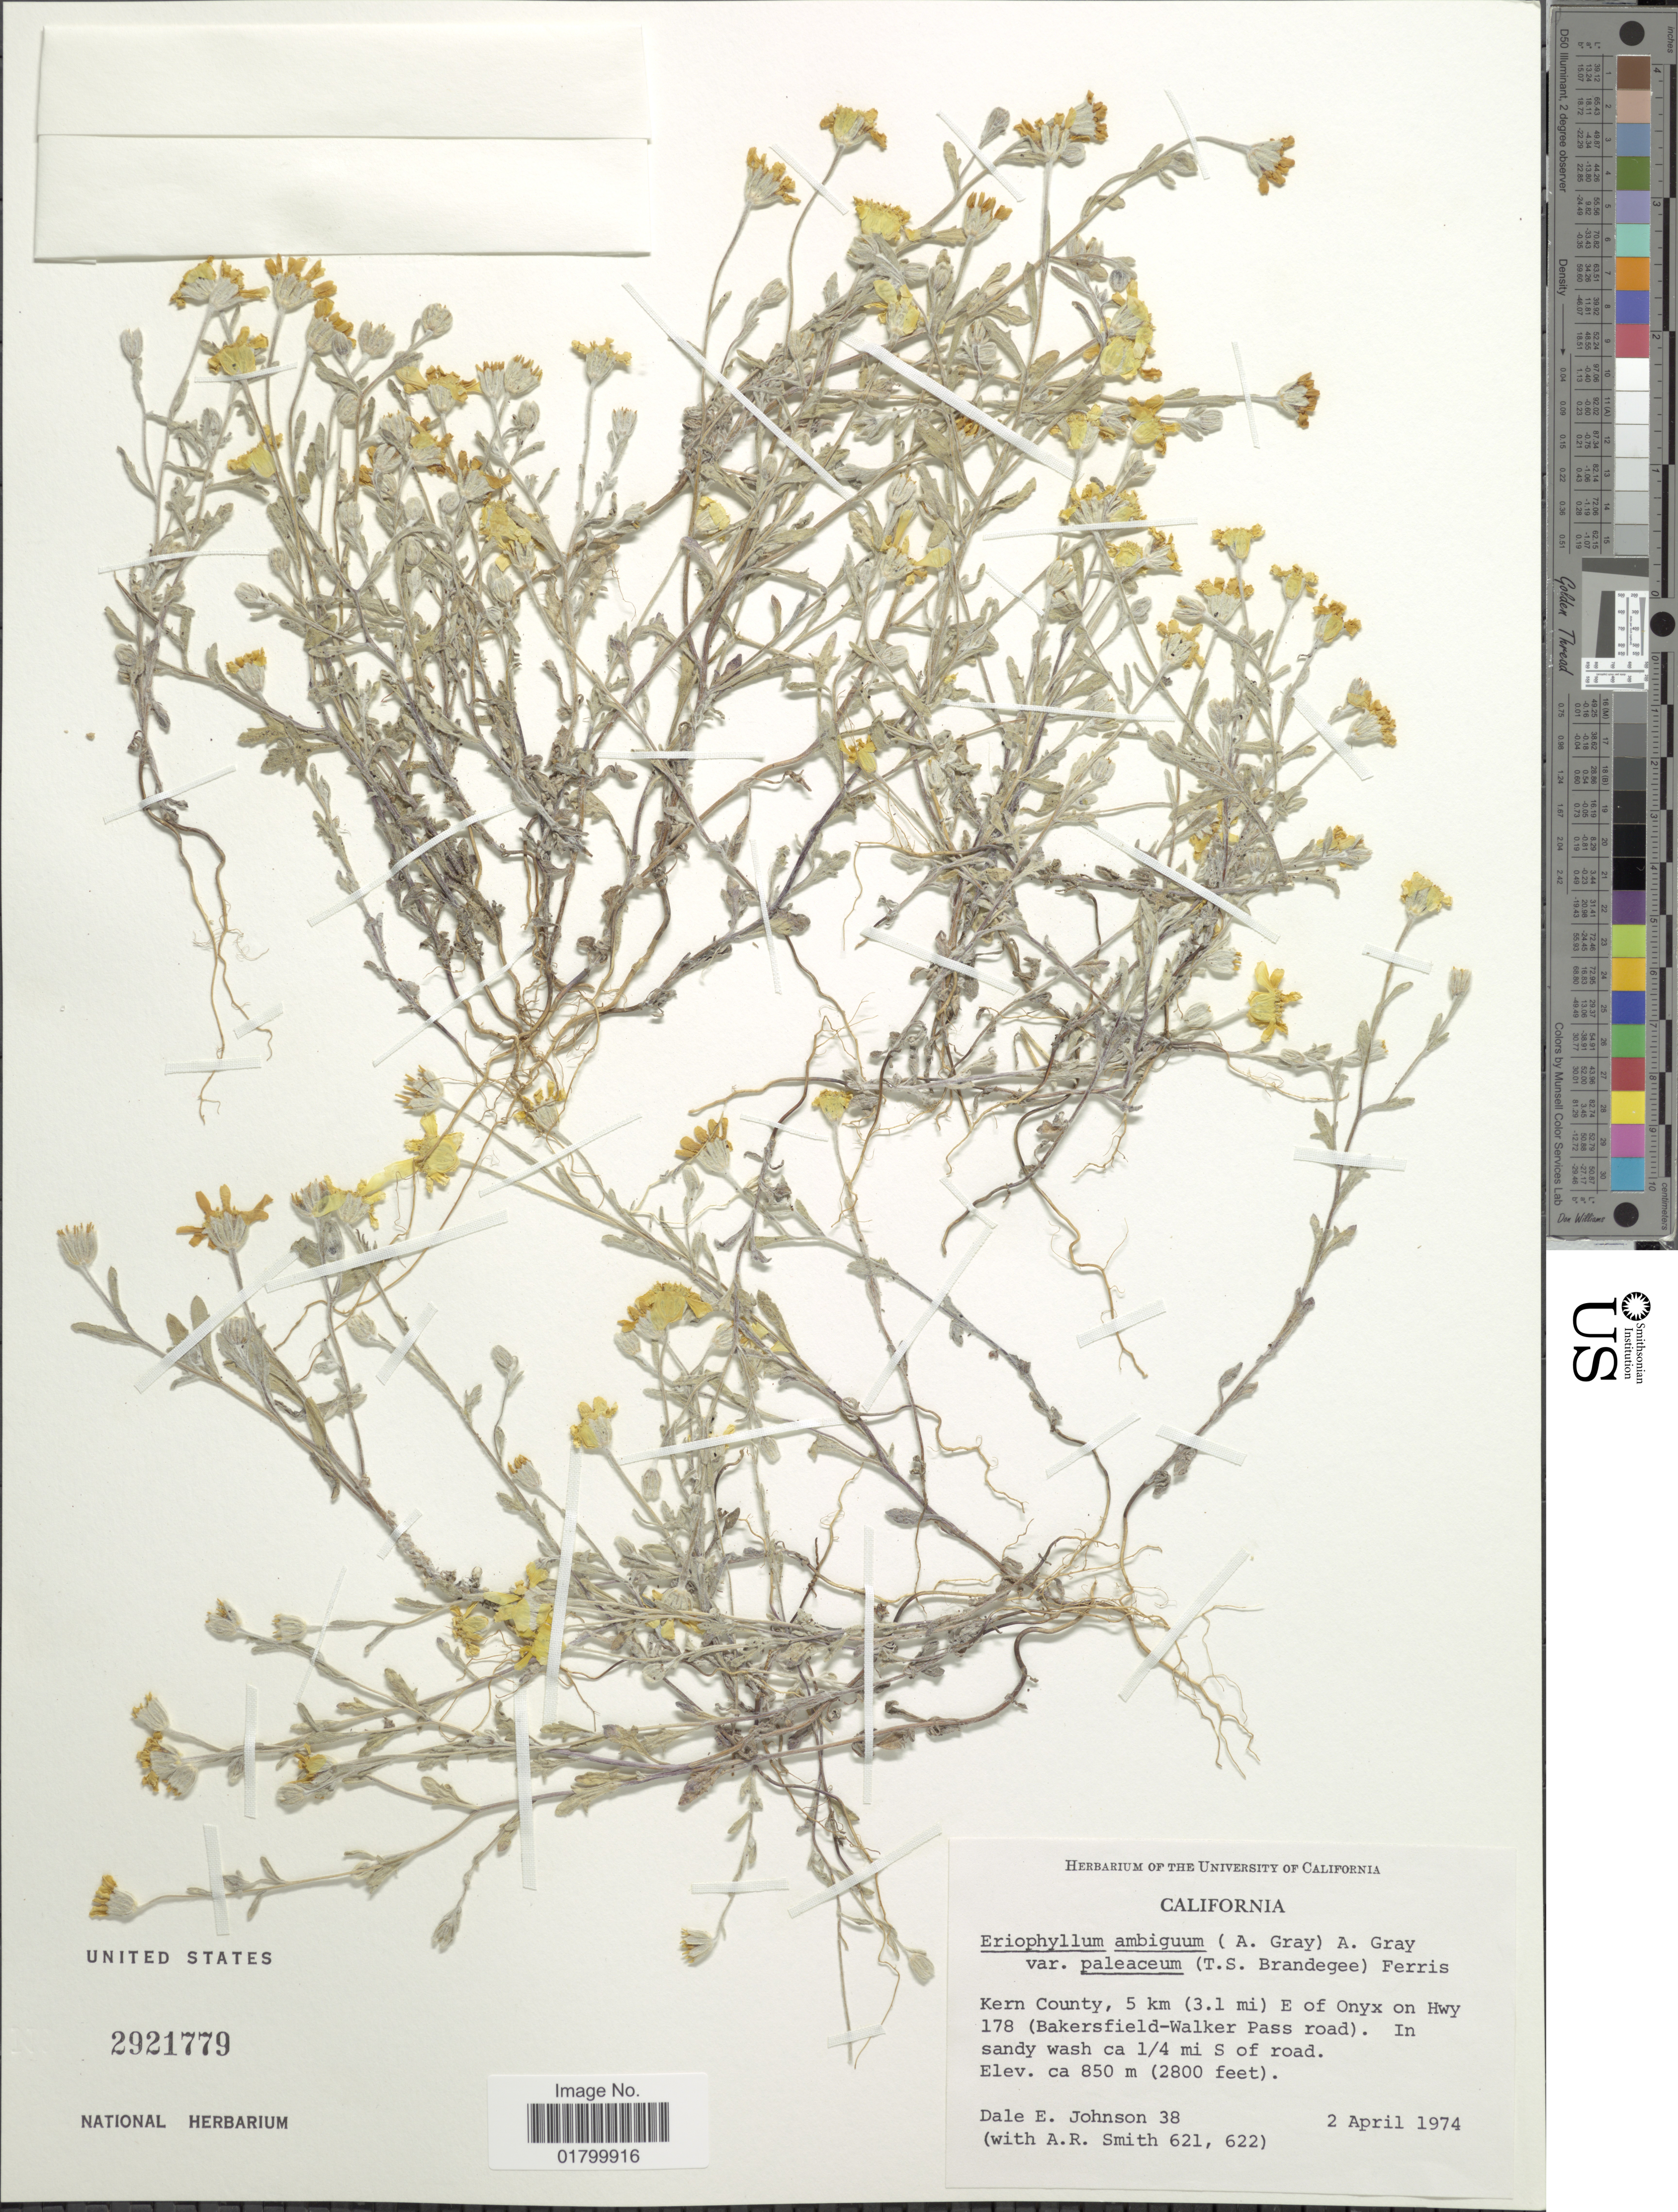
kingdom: Plantae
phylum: Tracheophyta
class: Magnoliopsida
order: Asterales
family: Asteraceae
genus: Eriophyllum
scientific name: Eriophyllum ambiguum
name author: (A. Gray) A. Gray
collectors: D. E. Johnson & A. R. Smith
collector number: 38/621/622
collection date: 1974-04-02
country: United States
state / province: California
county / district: Kern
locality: Kern County, 5 km (3.1 mi) E of Onyx on Hwy 178 (Bakersfield-Walker Pass Road). In sandy wash ¼ mi S of road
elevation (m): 850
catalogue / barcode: US 2921779